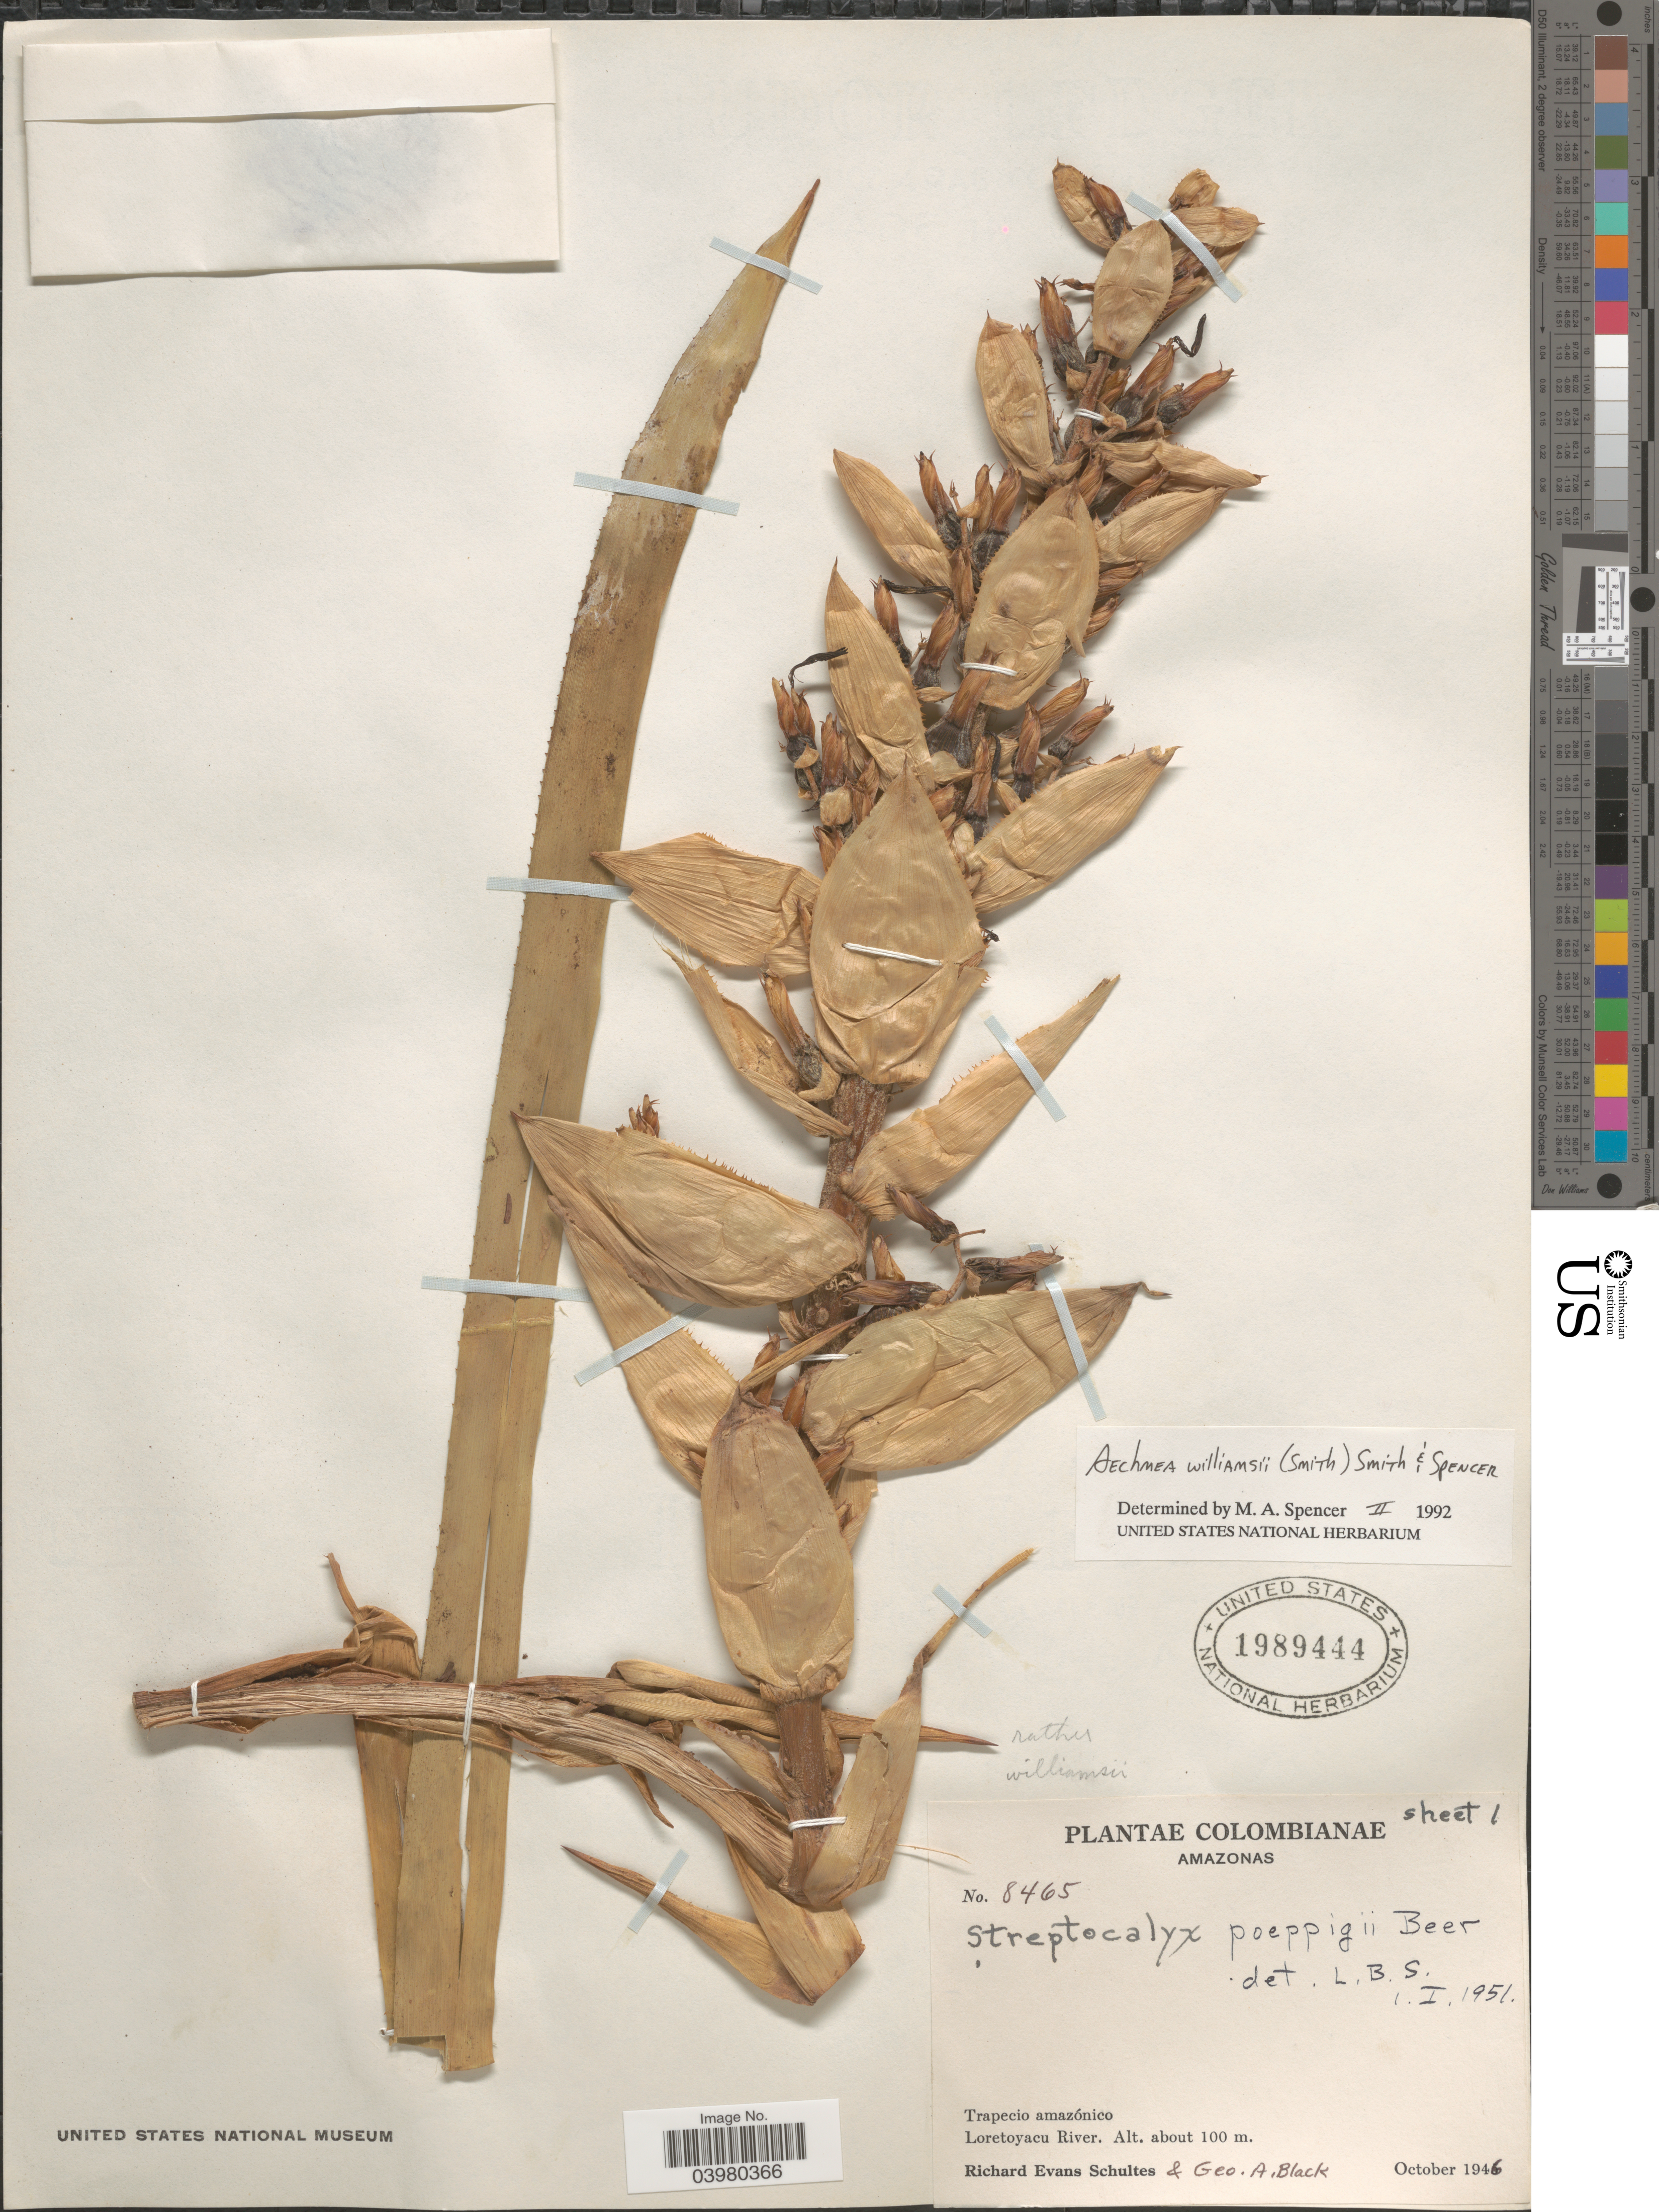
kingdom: Plantae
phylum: Tracheophyta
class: Liliopsida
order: Poales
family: Bromeliaceae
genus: Aechmea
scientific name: Aechmea williamsii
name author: (L.B. Sm.) L.B. Sm. & M.A. Spencer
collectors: R. E. Schultes & G. A. Black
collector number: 8465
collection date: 1946-10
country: Colombia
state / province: Amazônas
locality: Trapecio amazónico. Loretoyacu River.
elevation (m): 100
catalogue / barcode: US 1989444